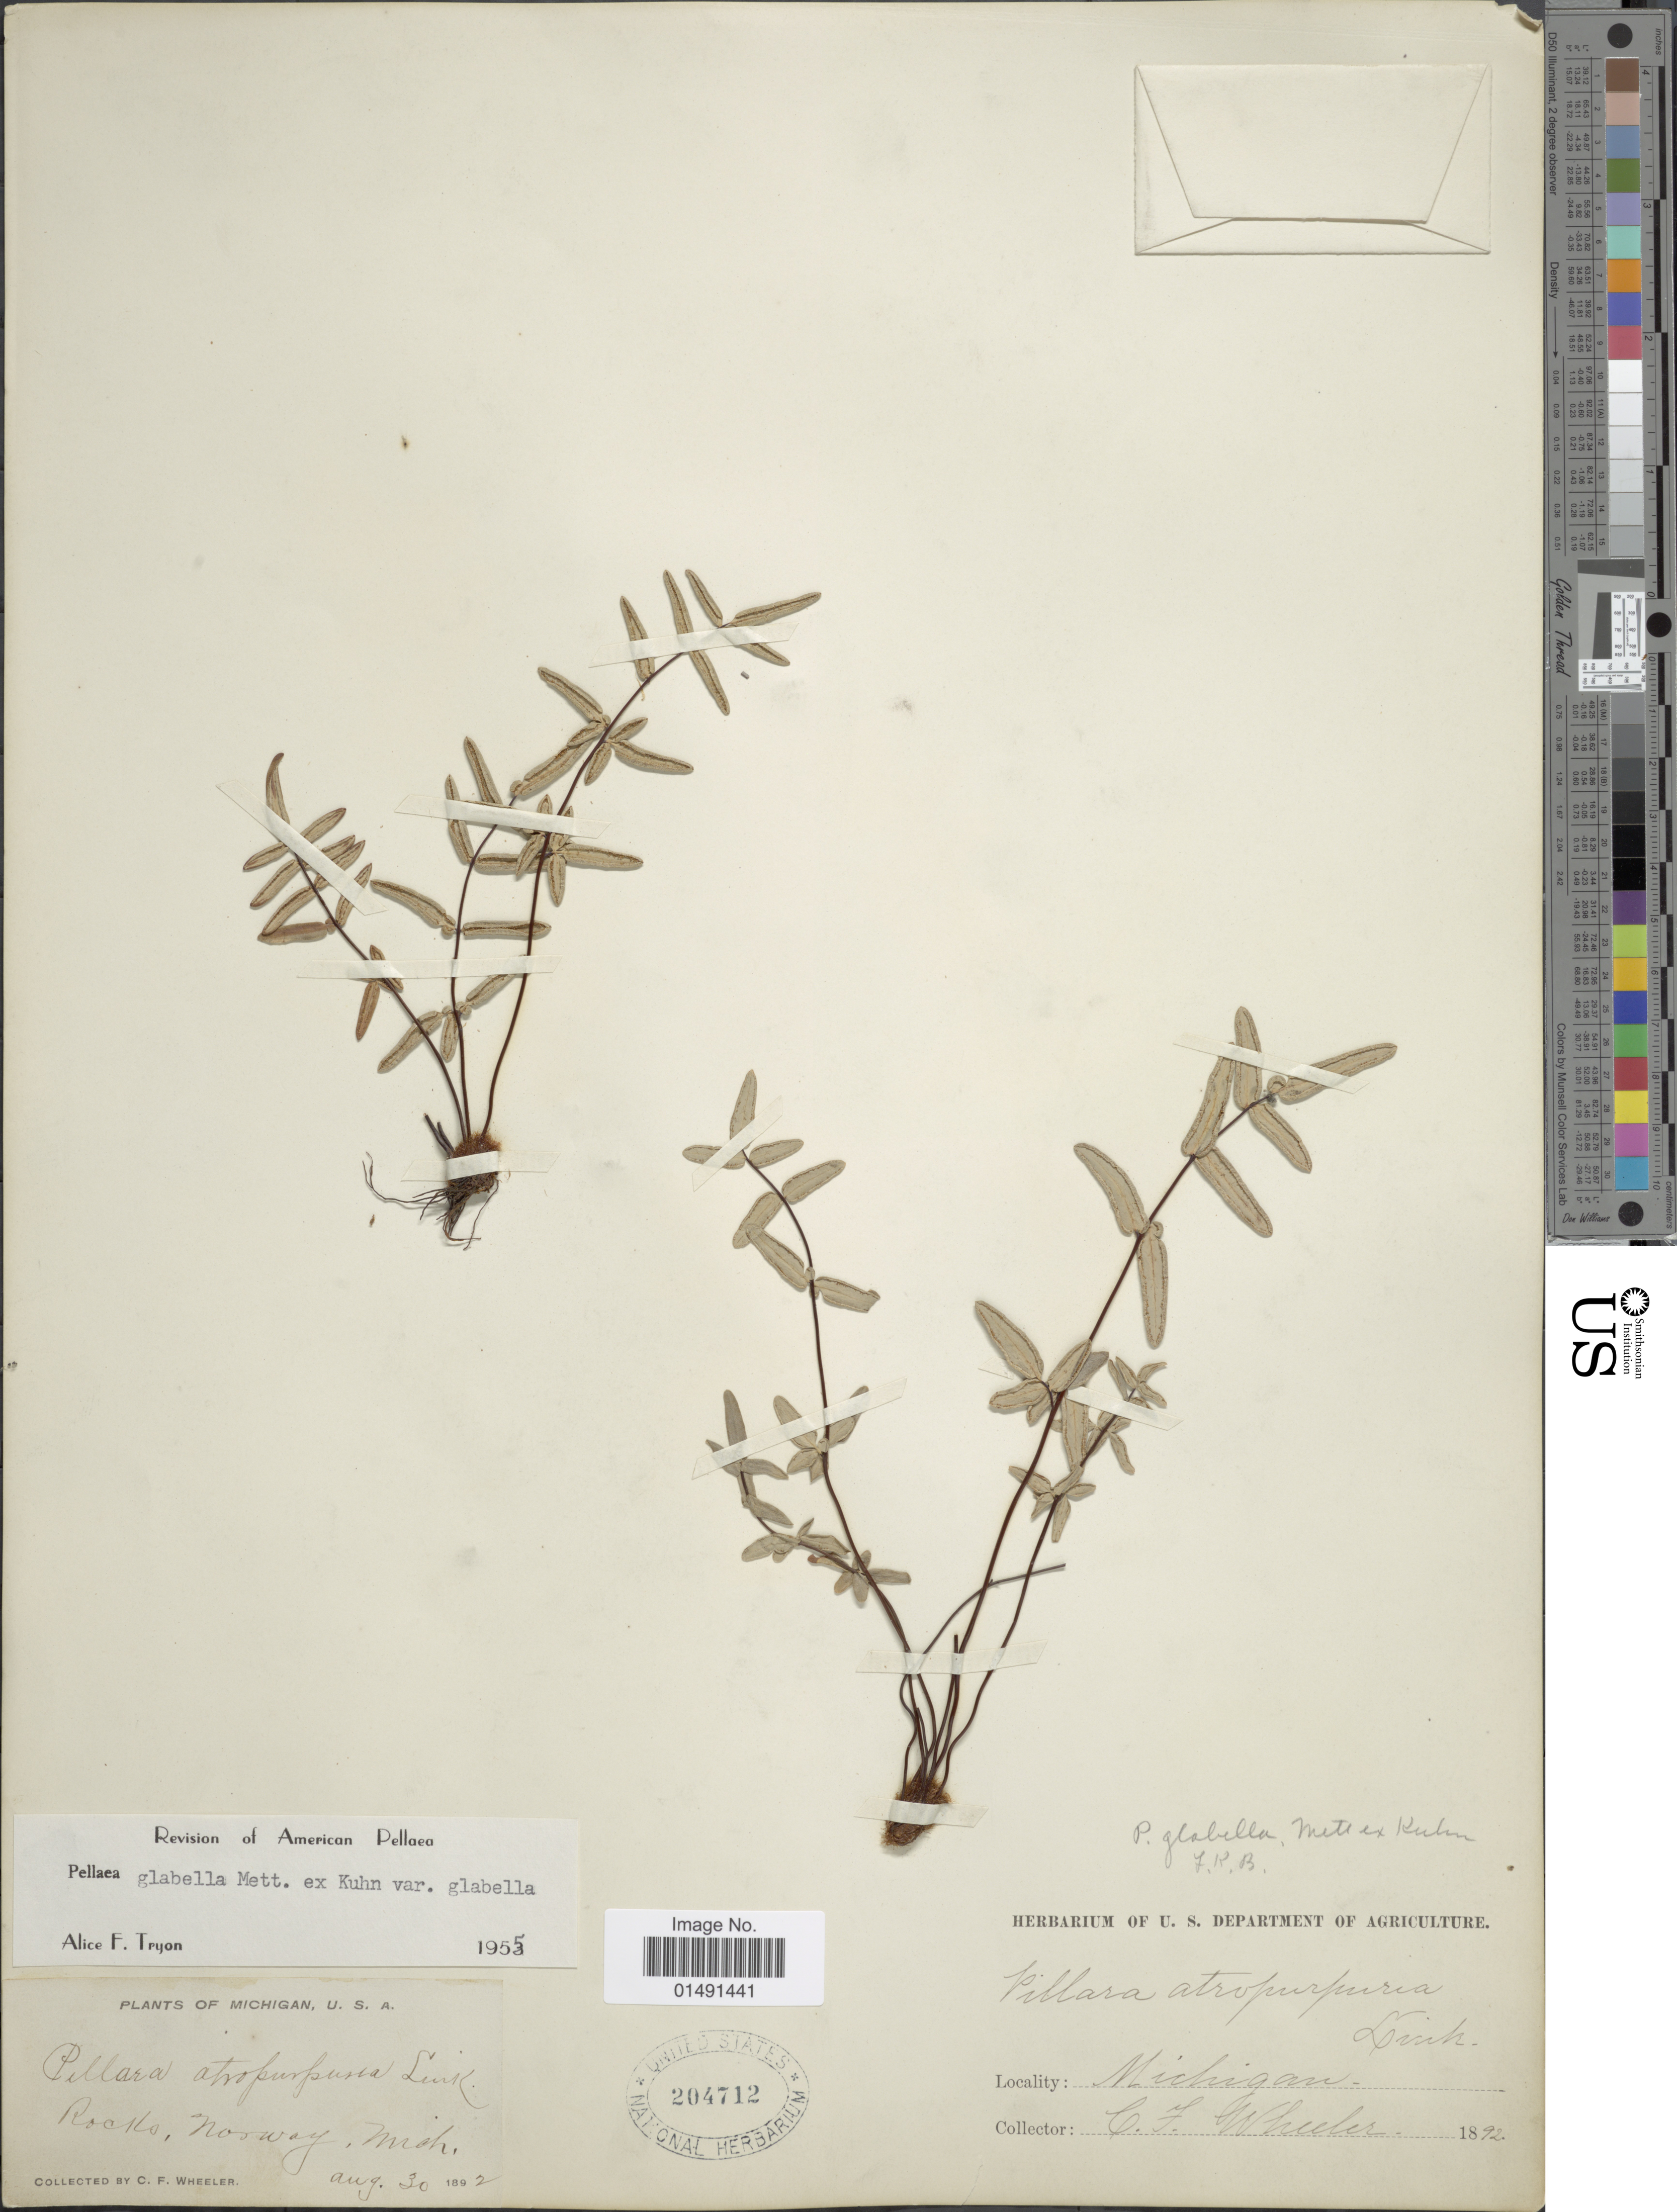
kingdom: Plantae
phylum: Tracheophyta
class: Polypodiopsida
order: Polypodiales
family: Pteridaceae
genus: Pellaea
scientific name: Pellaea glabella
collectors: C. Wheeler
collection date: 1892-08-30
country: United States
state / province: Michigan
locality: Rocks, Norway, Mich.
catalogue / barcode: US 204712